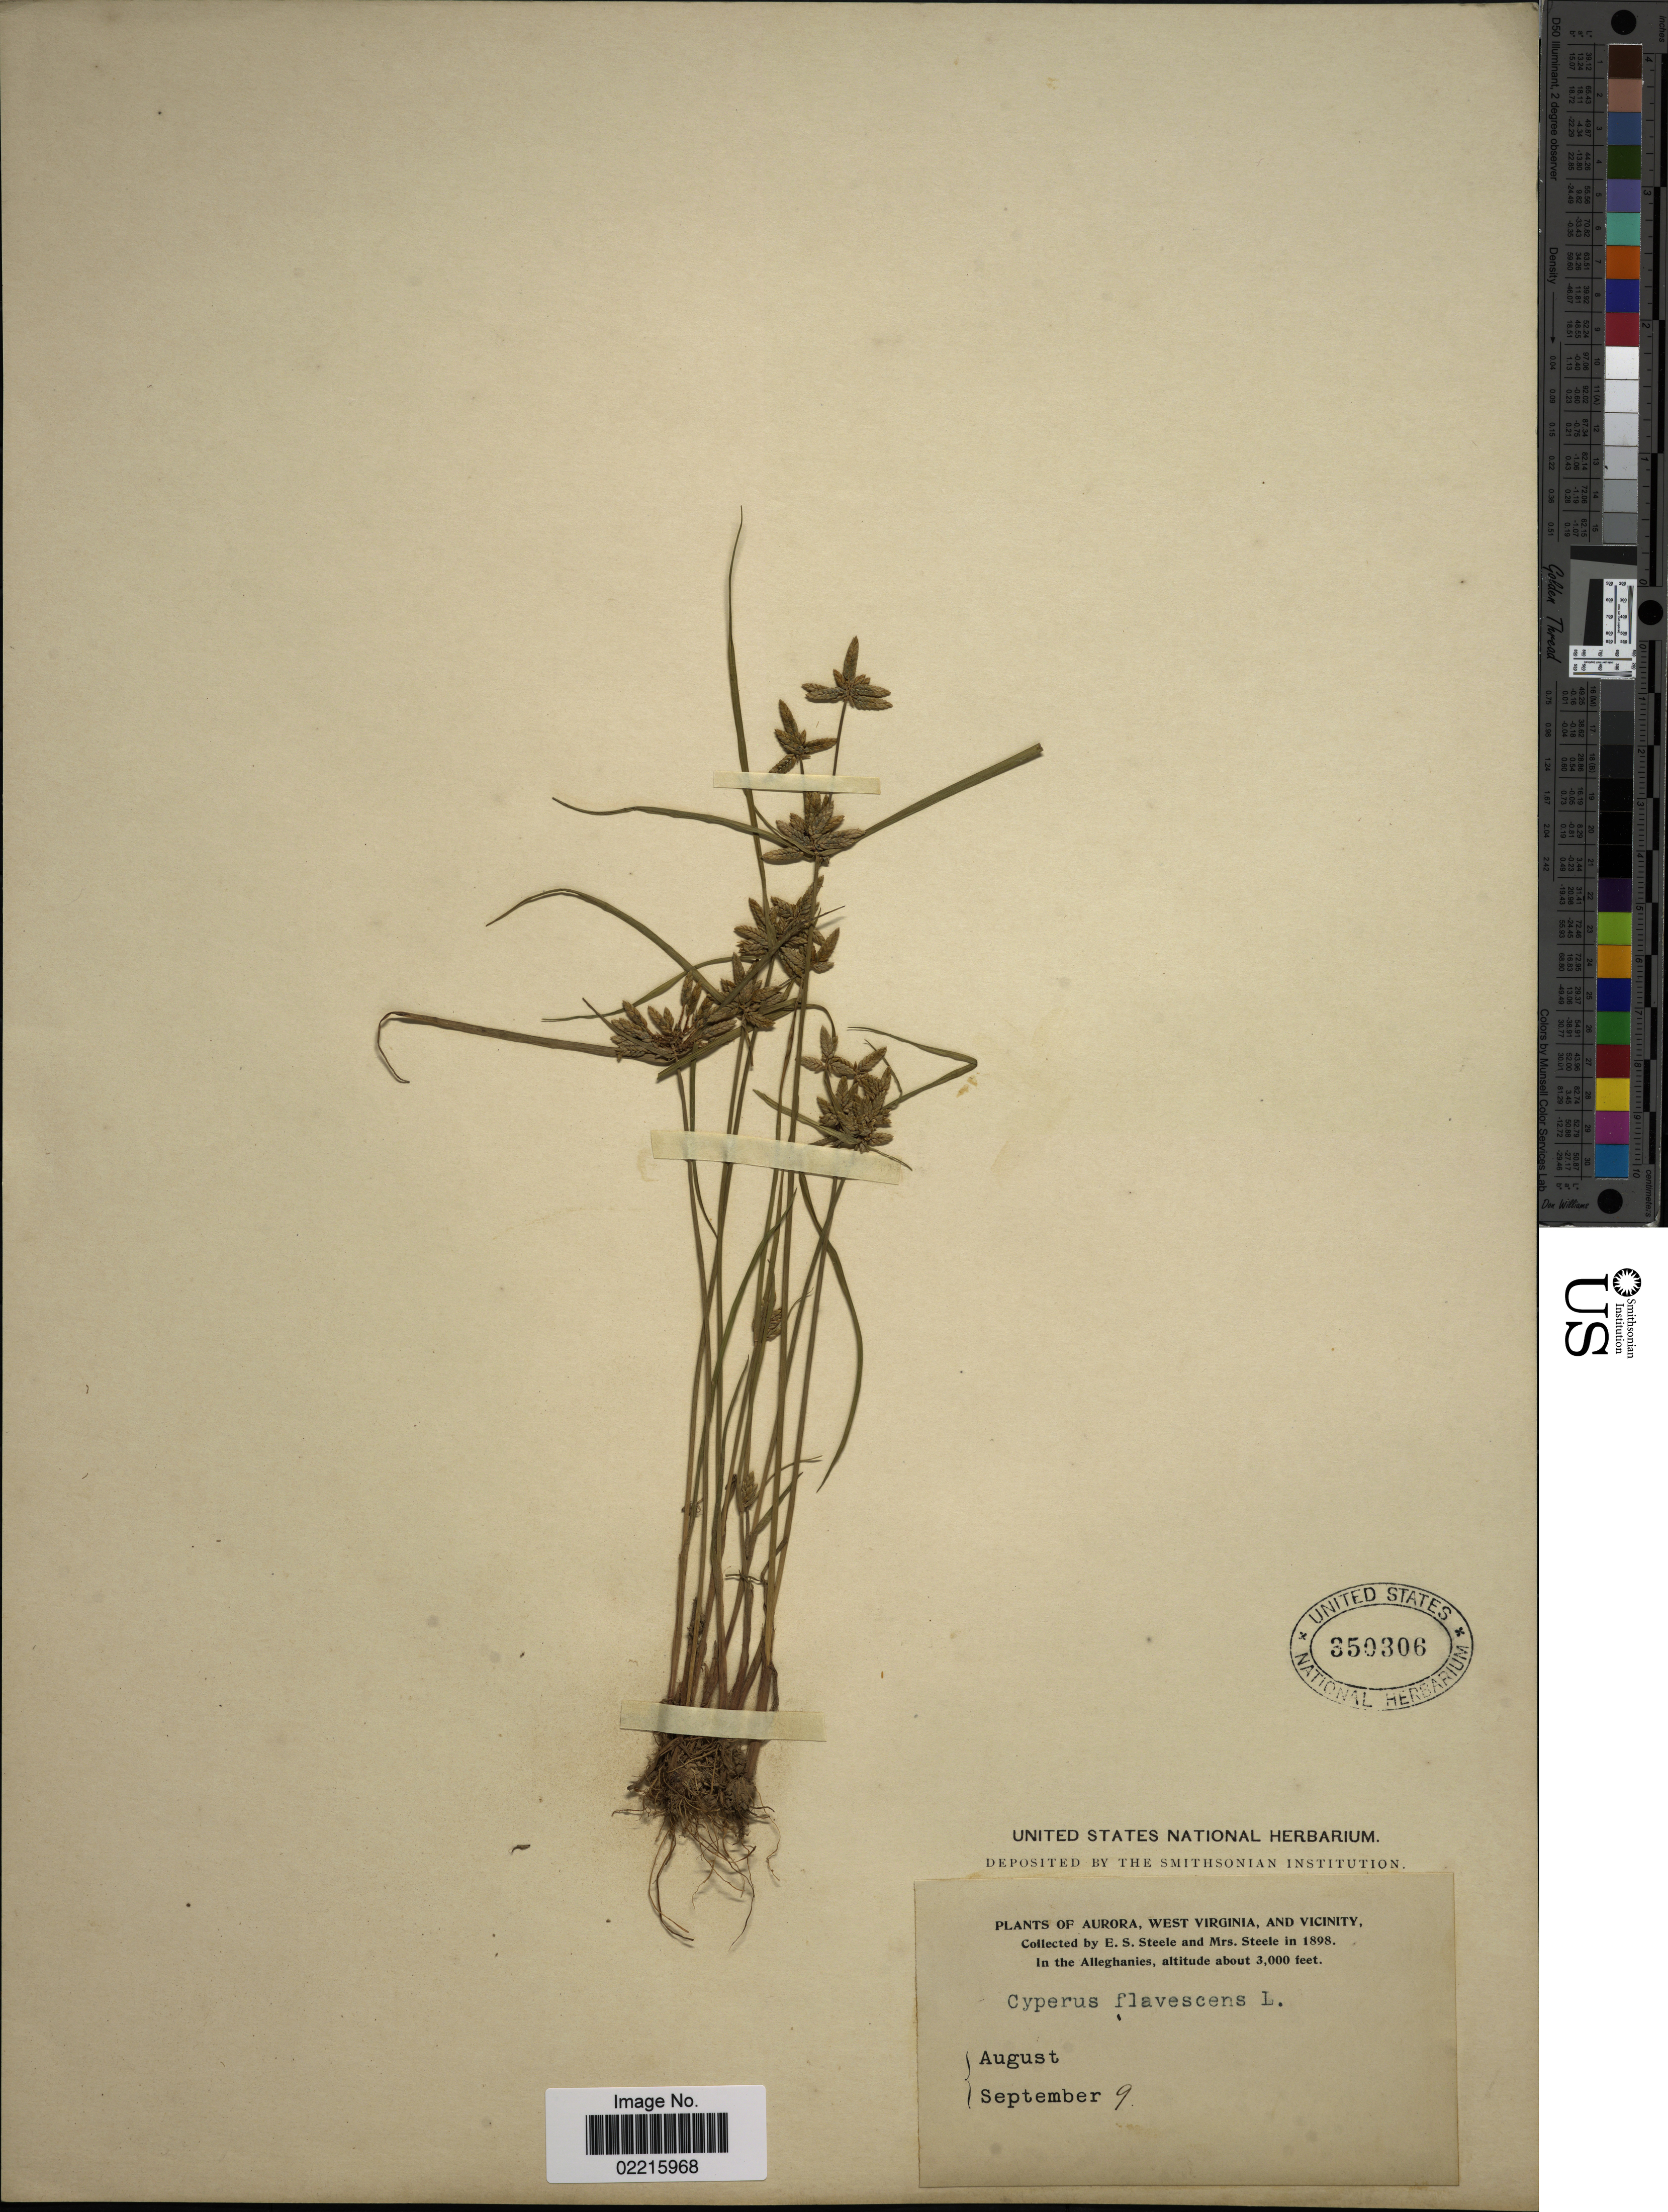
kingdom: Plantae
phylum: Tracheophyta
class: Liliopsida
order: Poales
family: Cyperaceae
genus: Cyperus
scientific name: Cyperus flavescens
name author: L.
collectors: E. Steele & Mrs. E. S. Steele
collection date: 1898-09-09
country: United States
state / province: West Virginia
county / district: Preston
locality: Aurora, West Virginia, and Vicinity. In the Alleghanies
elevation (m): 914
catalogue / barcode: US 350306